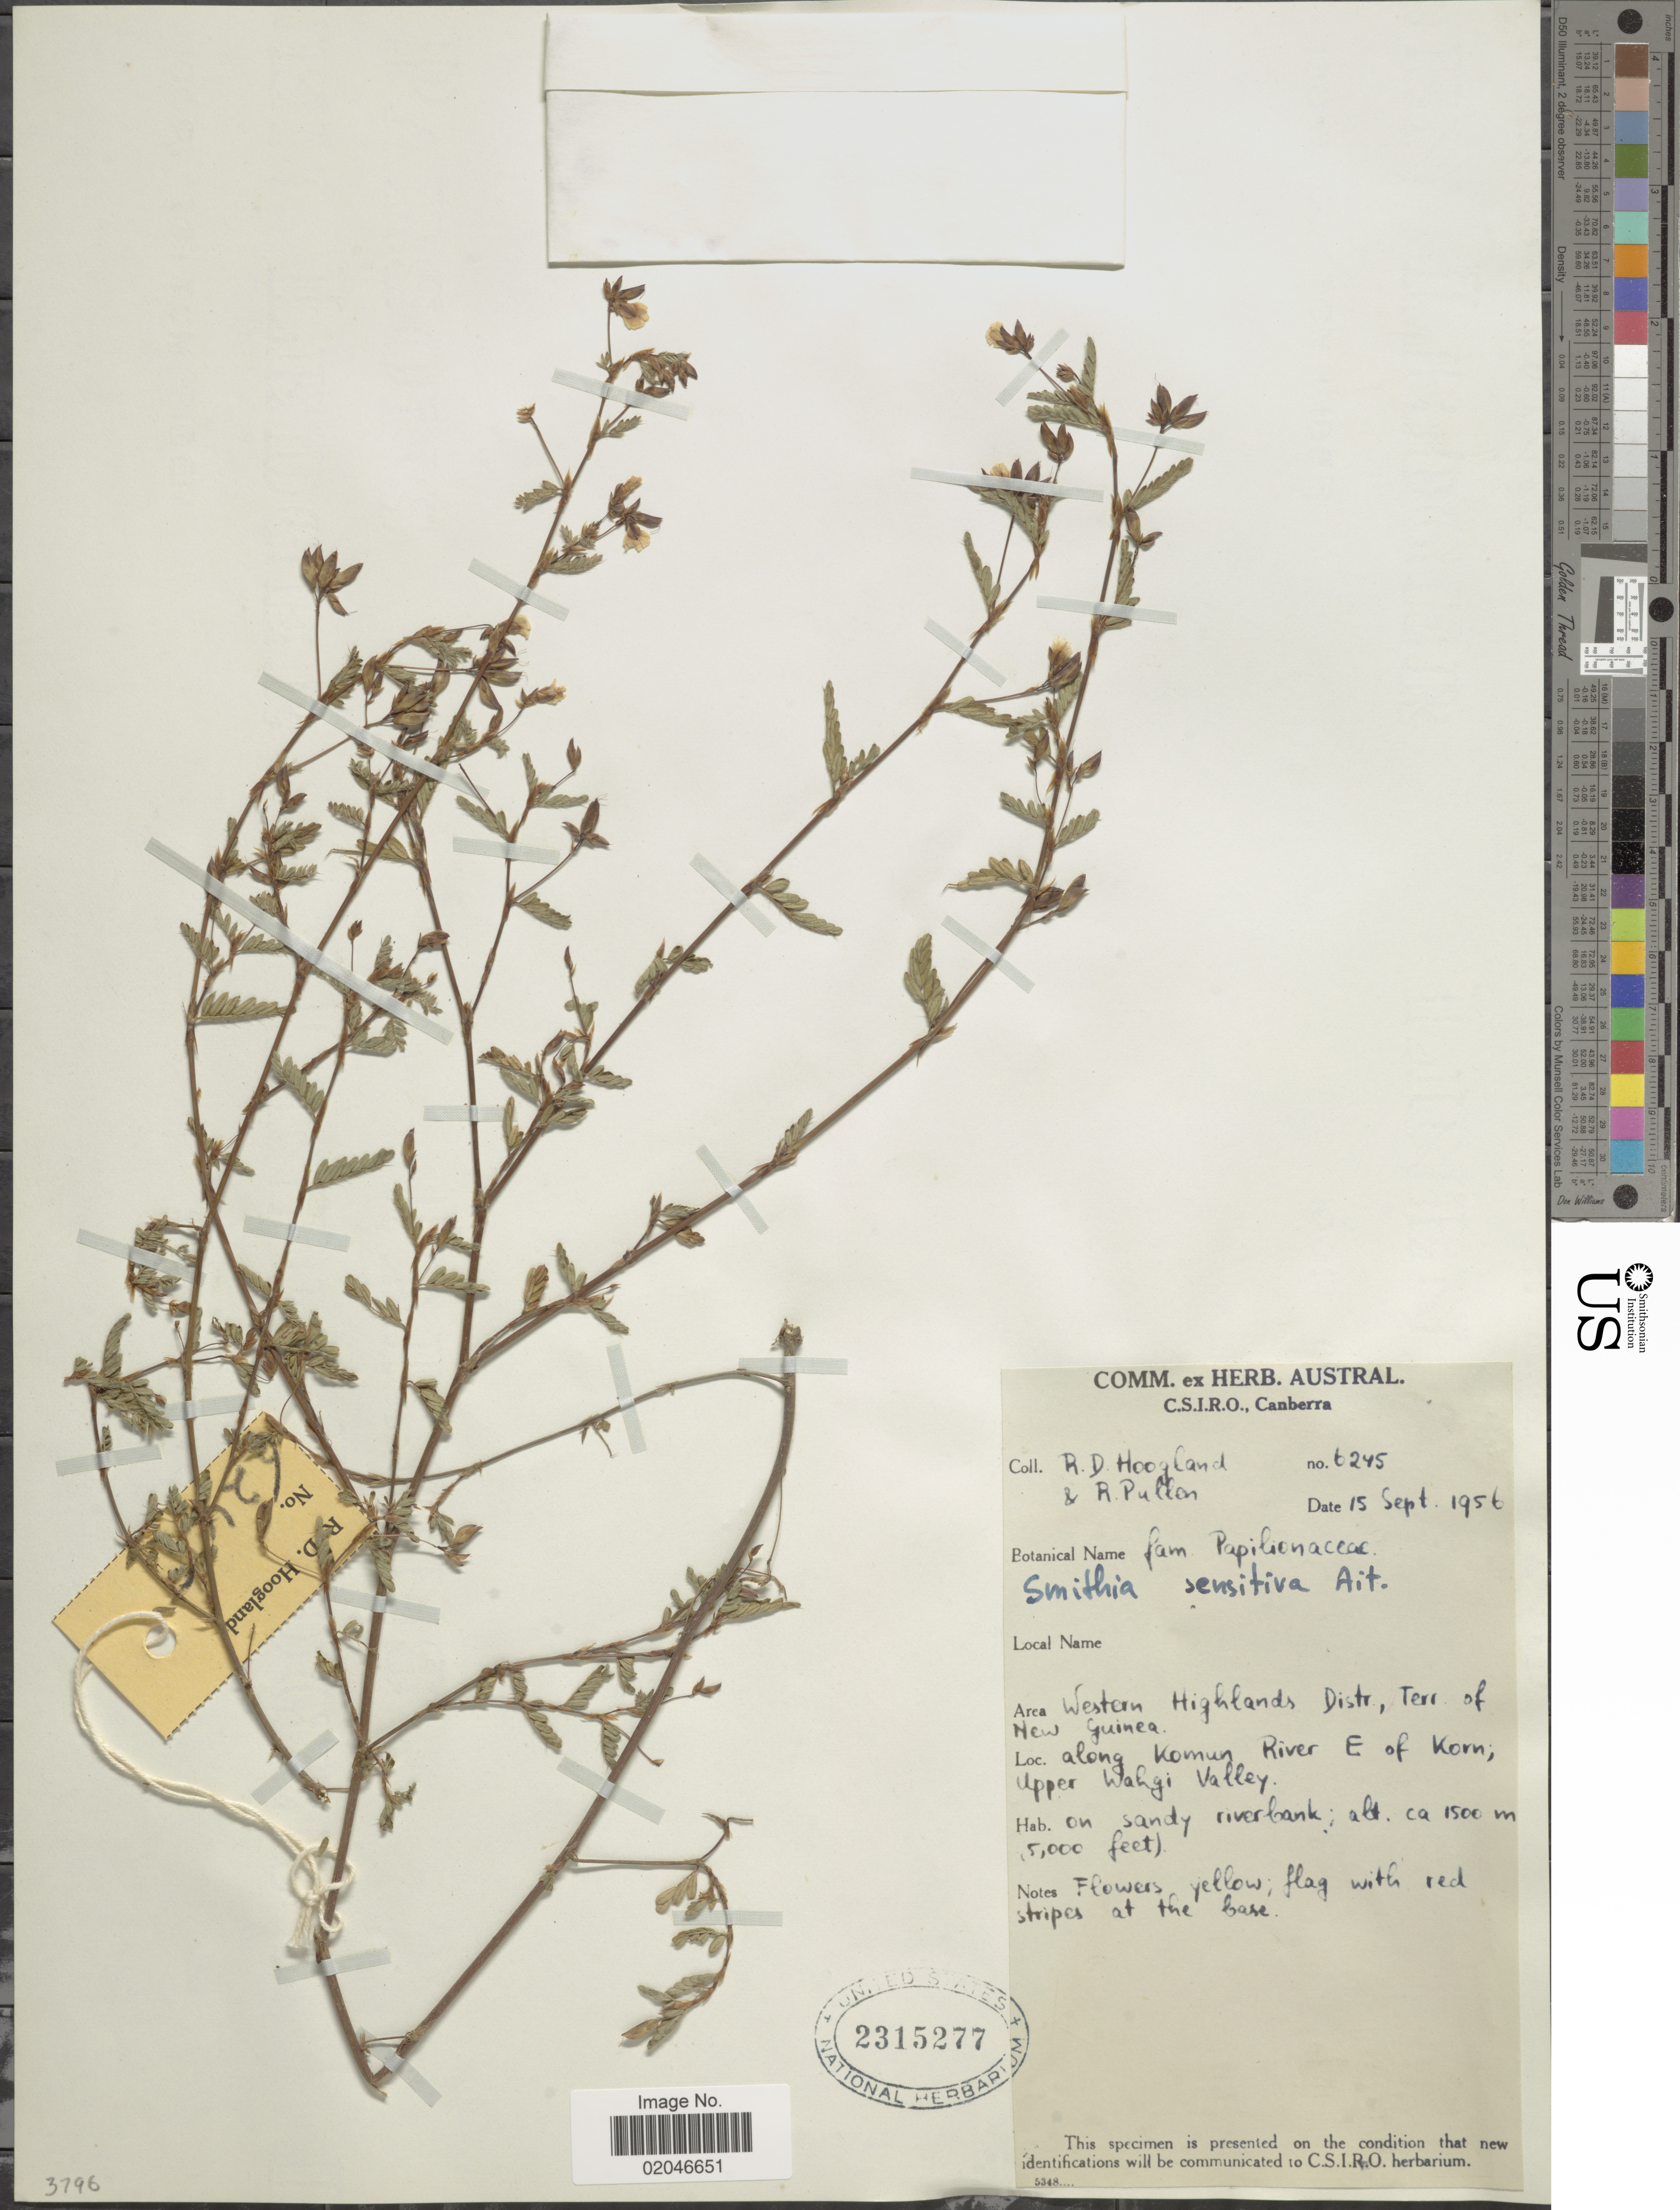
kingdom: Plantae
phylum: Tracheophyta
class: Magnoliopsida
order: Fabales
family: Fabaceae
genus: Smithia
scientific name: Smithia sensitiva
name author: Aiton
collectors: R. D. Hoogland & R. Pullen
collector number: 6245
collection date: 1956-09-15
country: Papua New Guinea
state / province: Western Highlands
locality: Area Western Highlands Distr, Terr of New Guinea, along Komun River E of Korn; Upper Wahgi Valley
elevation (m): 1500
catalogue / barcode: US 2315277